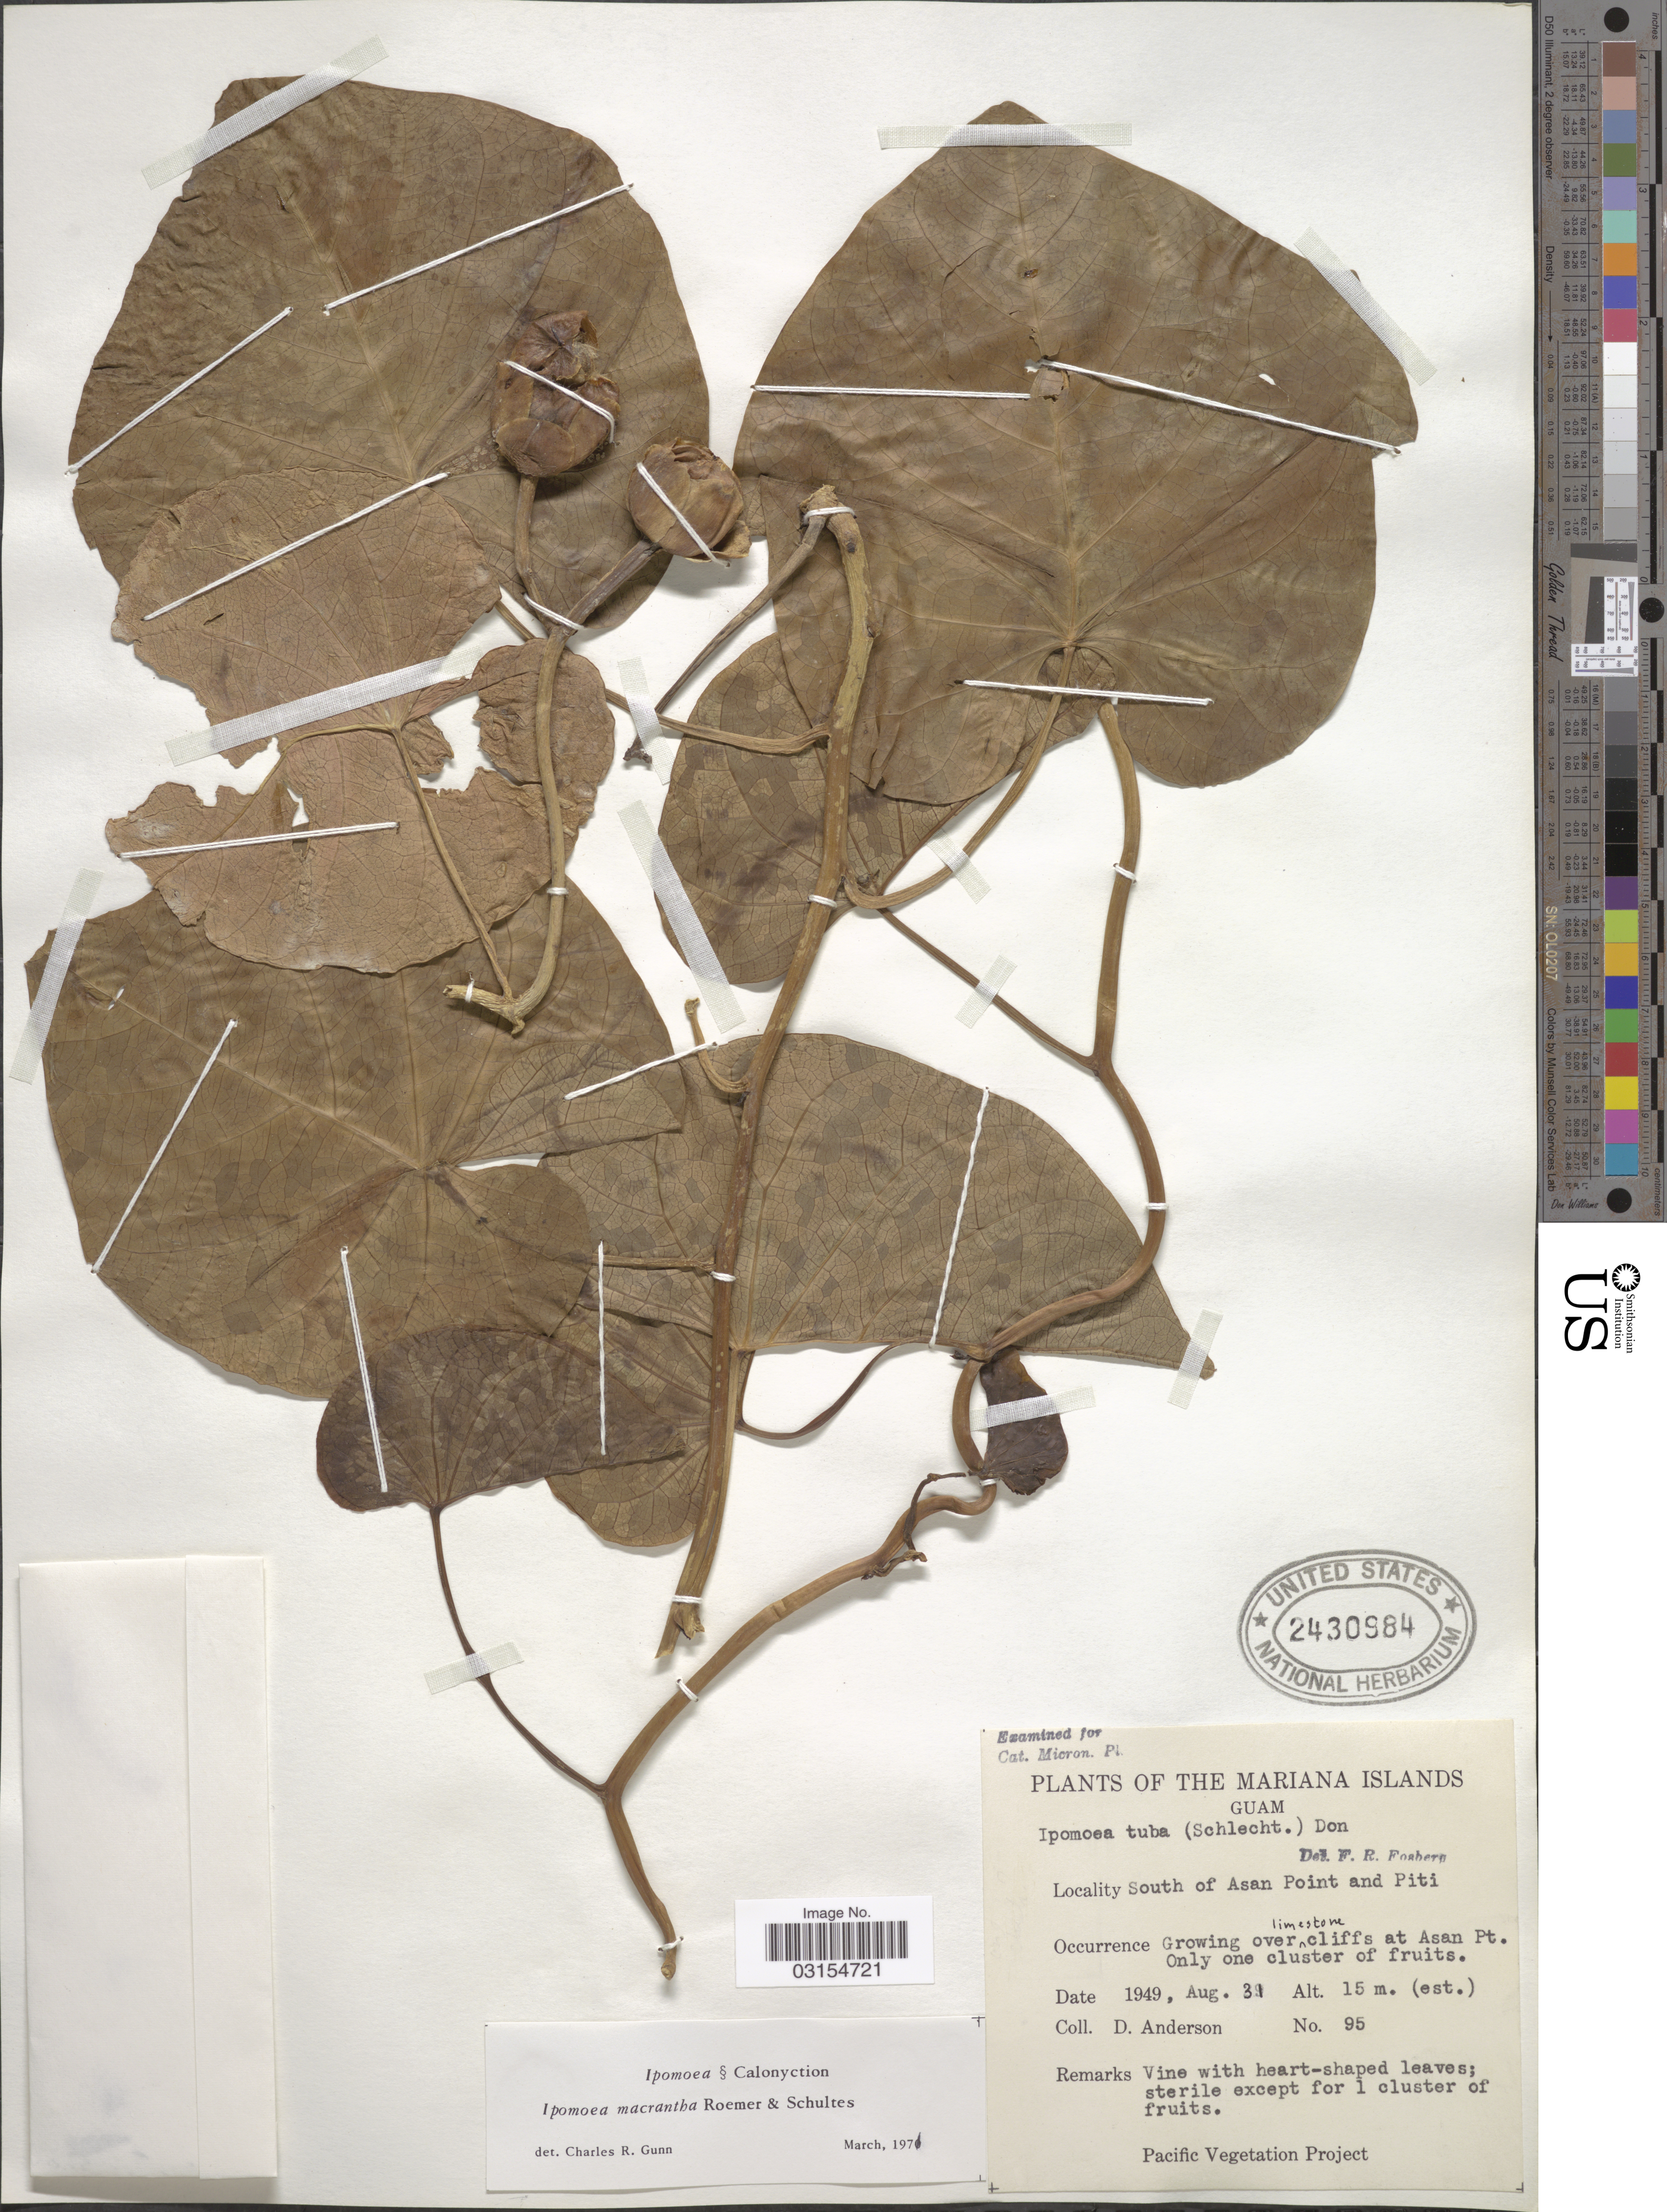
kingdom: Plantae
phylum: Tracheophyta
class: Magnoliopsida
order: Solanales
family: Convolvulaceae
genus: Ipomoea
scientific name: Ipomoea violacea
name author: L.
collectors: D. Anderson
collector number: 95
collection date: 1949-08-31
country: Guam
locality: The Mariana Islands, South of Asan Point and Piti.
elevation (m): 15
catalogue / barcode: US 2430984